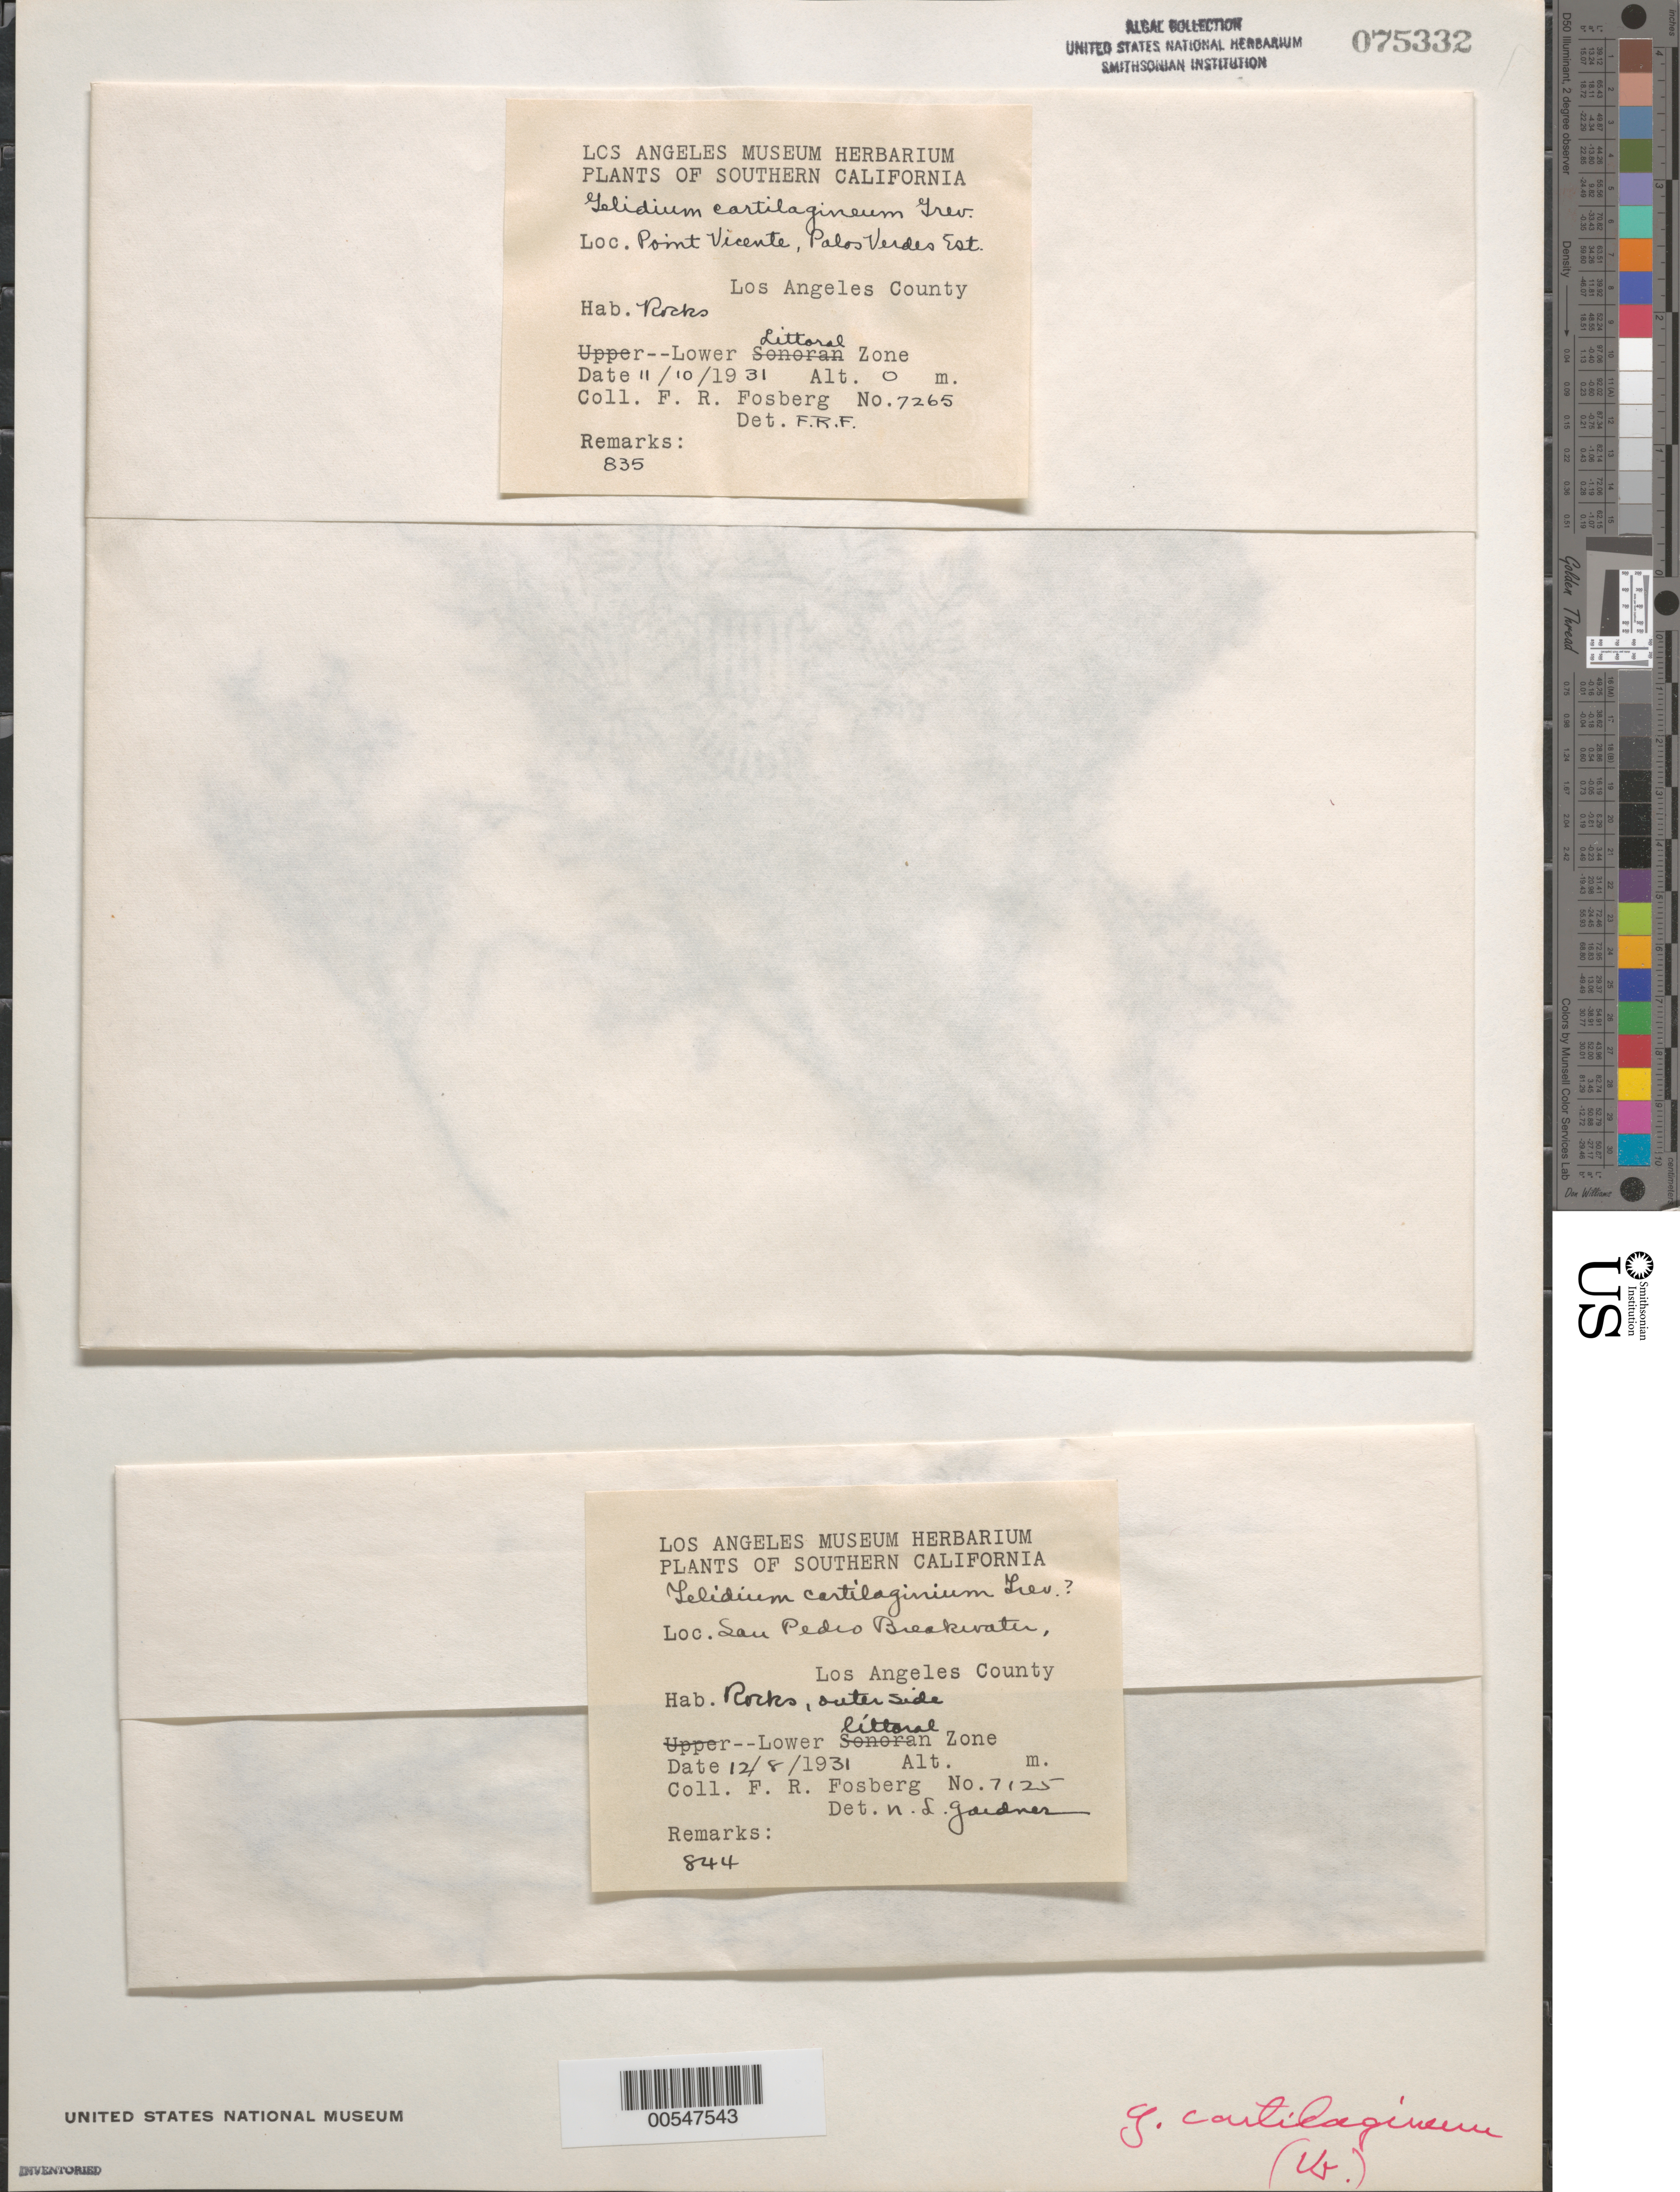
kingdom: Plantae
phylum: Rhodophyta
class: Florideophyceae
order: Plocamiales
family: Plocamiaceae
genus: Plocamium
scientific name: Plocamium cartilagineum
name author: (L.) P.S. Dixon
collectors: F. R. Fosberg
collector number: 7125 & 7265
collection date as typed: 08 Dec 1931 AND 10 Nov 1931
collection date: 1931-11-10,1931-12-08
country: United States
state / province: California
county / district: Los Angeles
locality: San Pedro breakwater and Point Vicente, Palos Verdes Estates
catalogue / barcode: US 75332